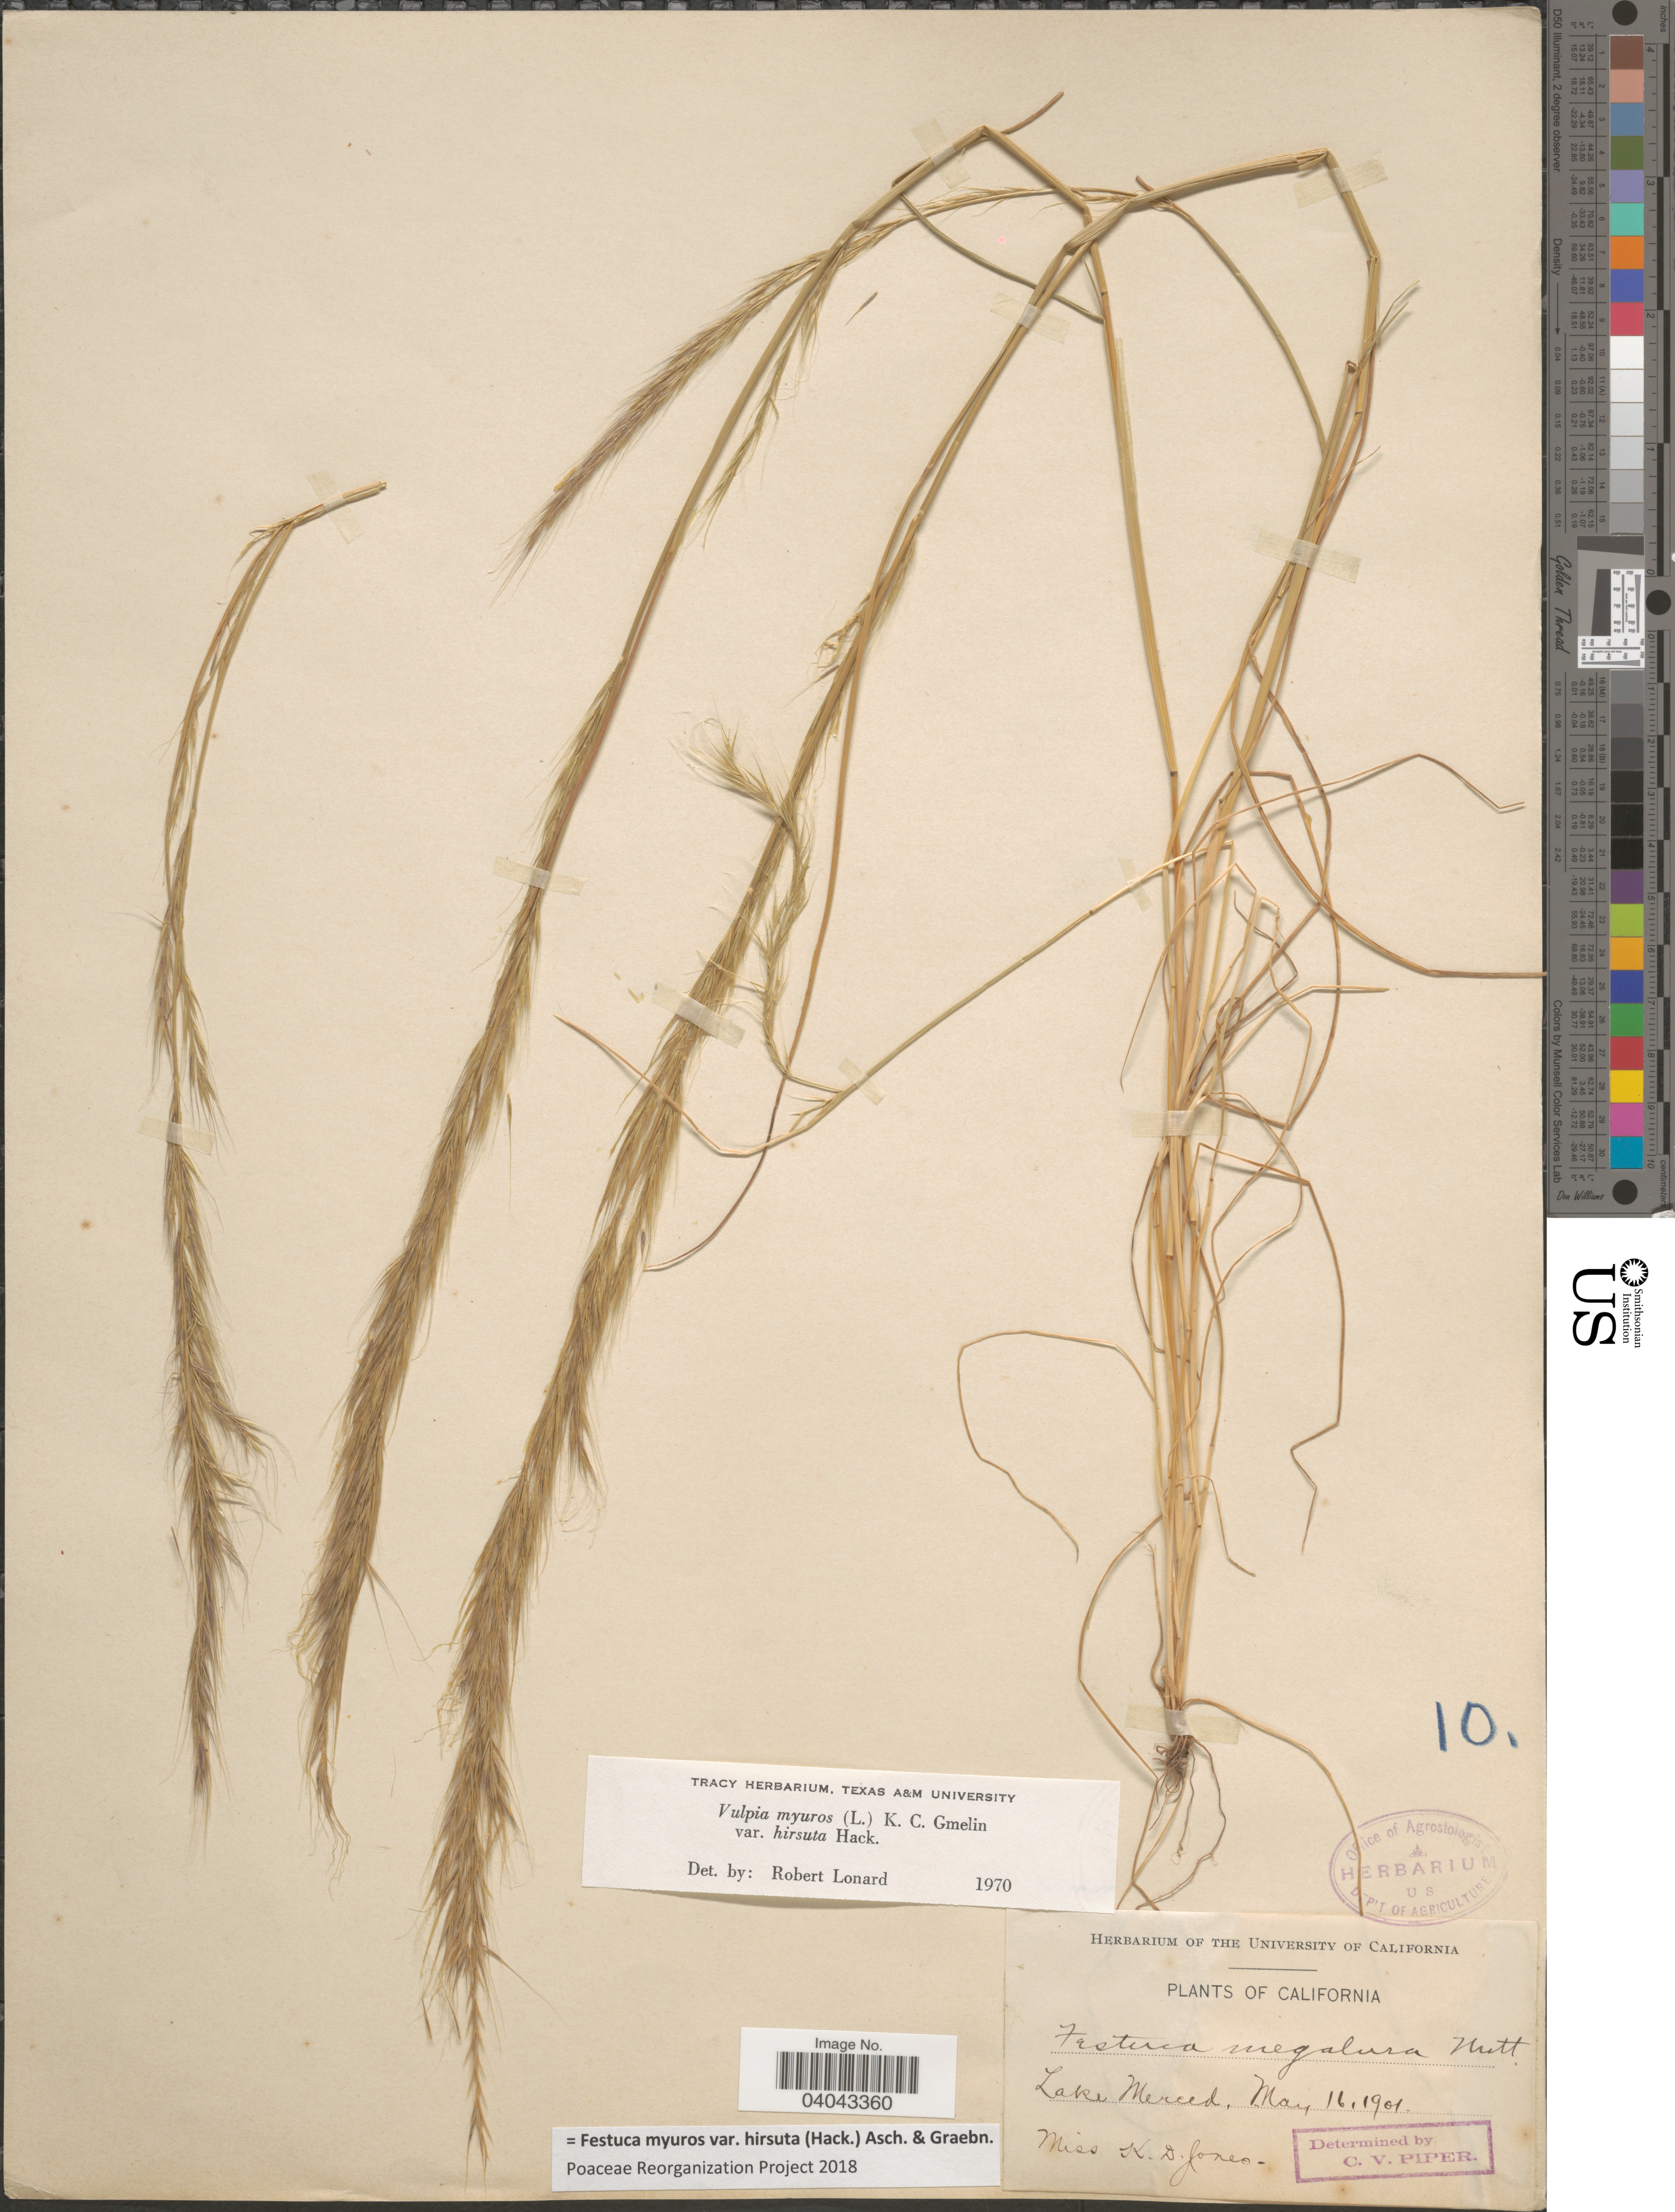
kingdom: Plantae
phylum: Tracheophyta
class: Liliopsida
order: Poales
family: Poaceae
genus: Festuca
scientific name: Festuca myuros var. hirsuta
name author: (Hack.) Asch. & Graebn.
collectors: K. D. Jones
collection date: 1901-05-16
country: United States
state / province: California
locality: Lake Merced.